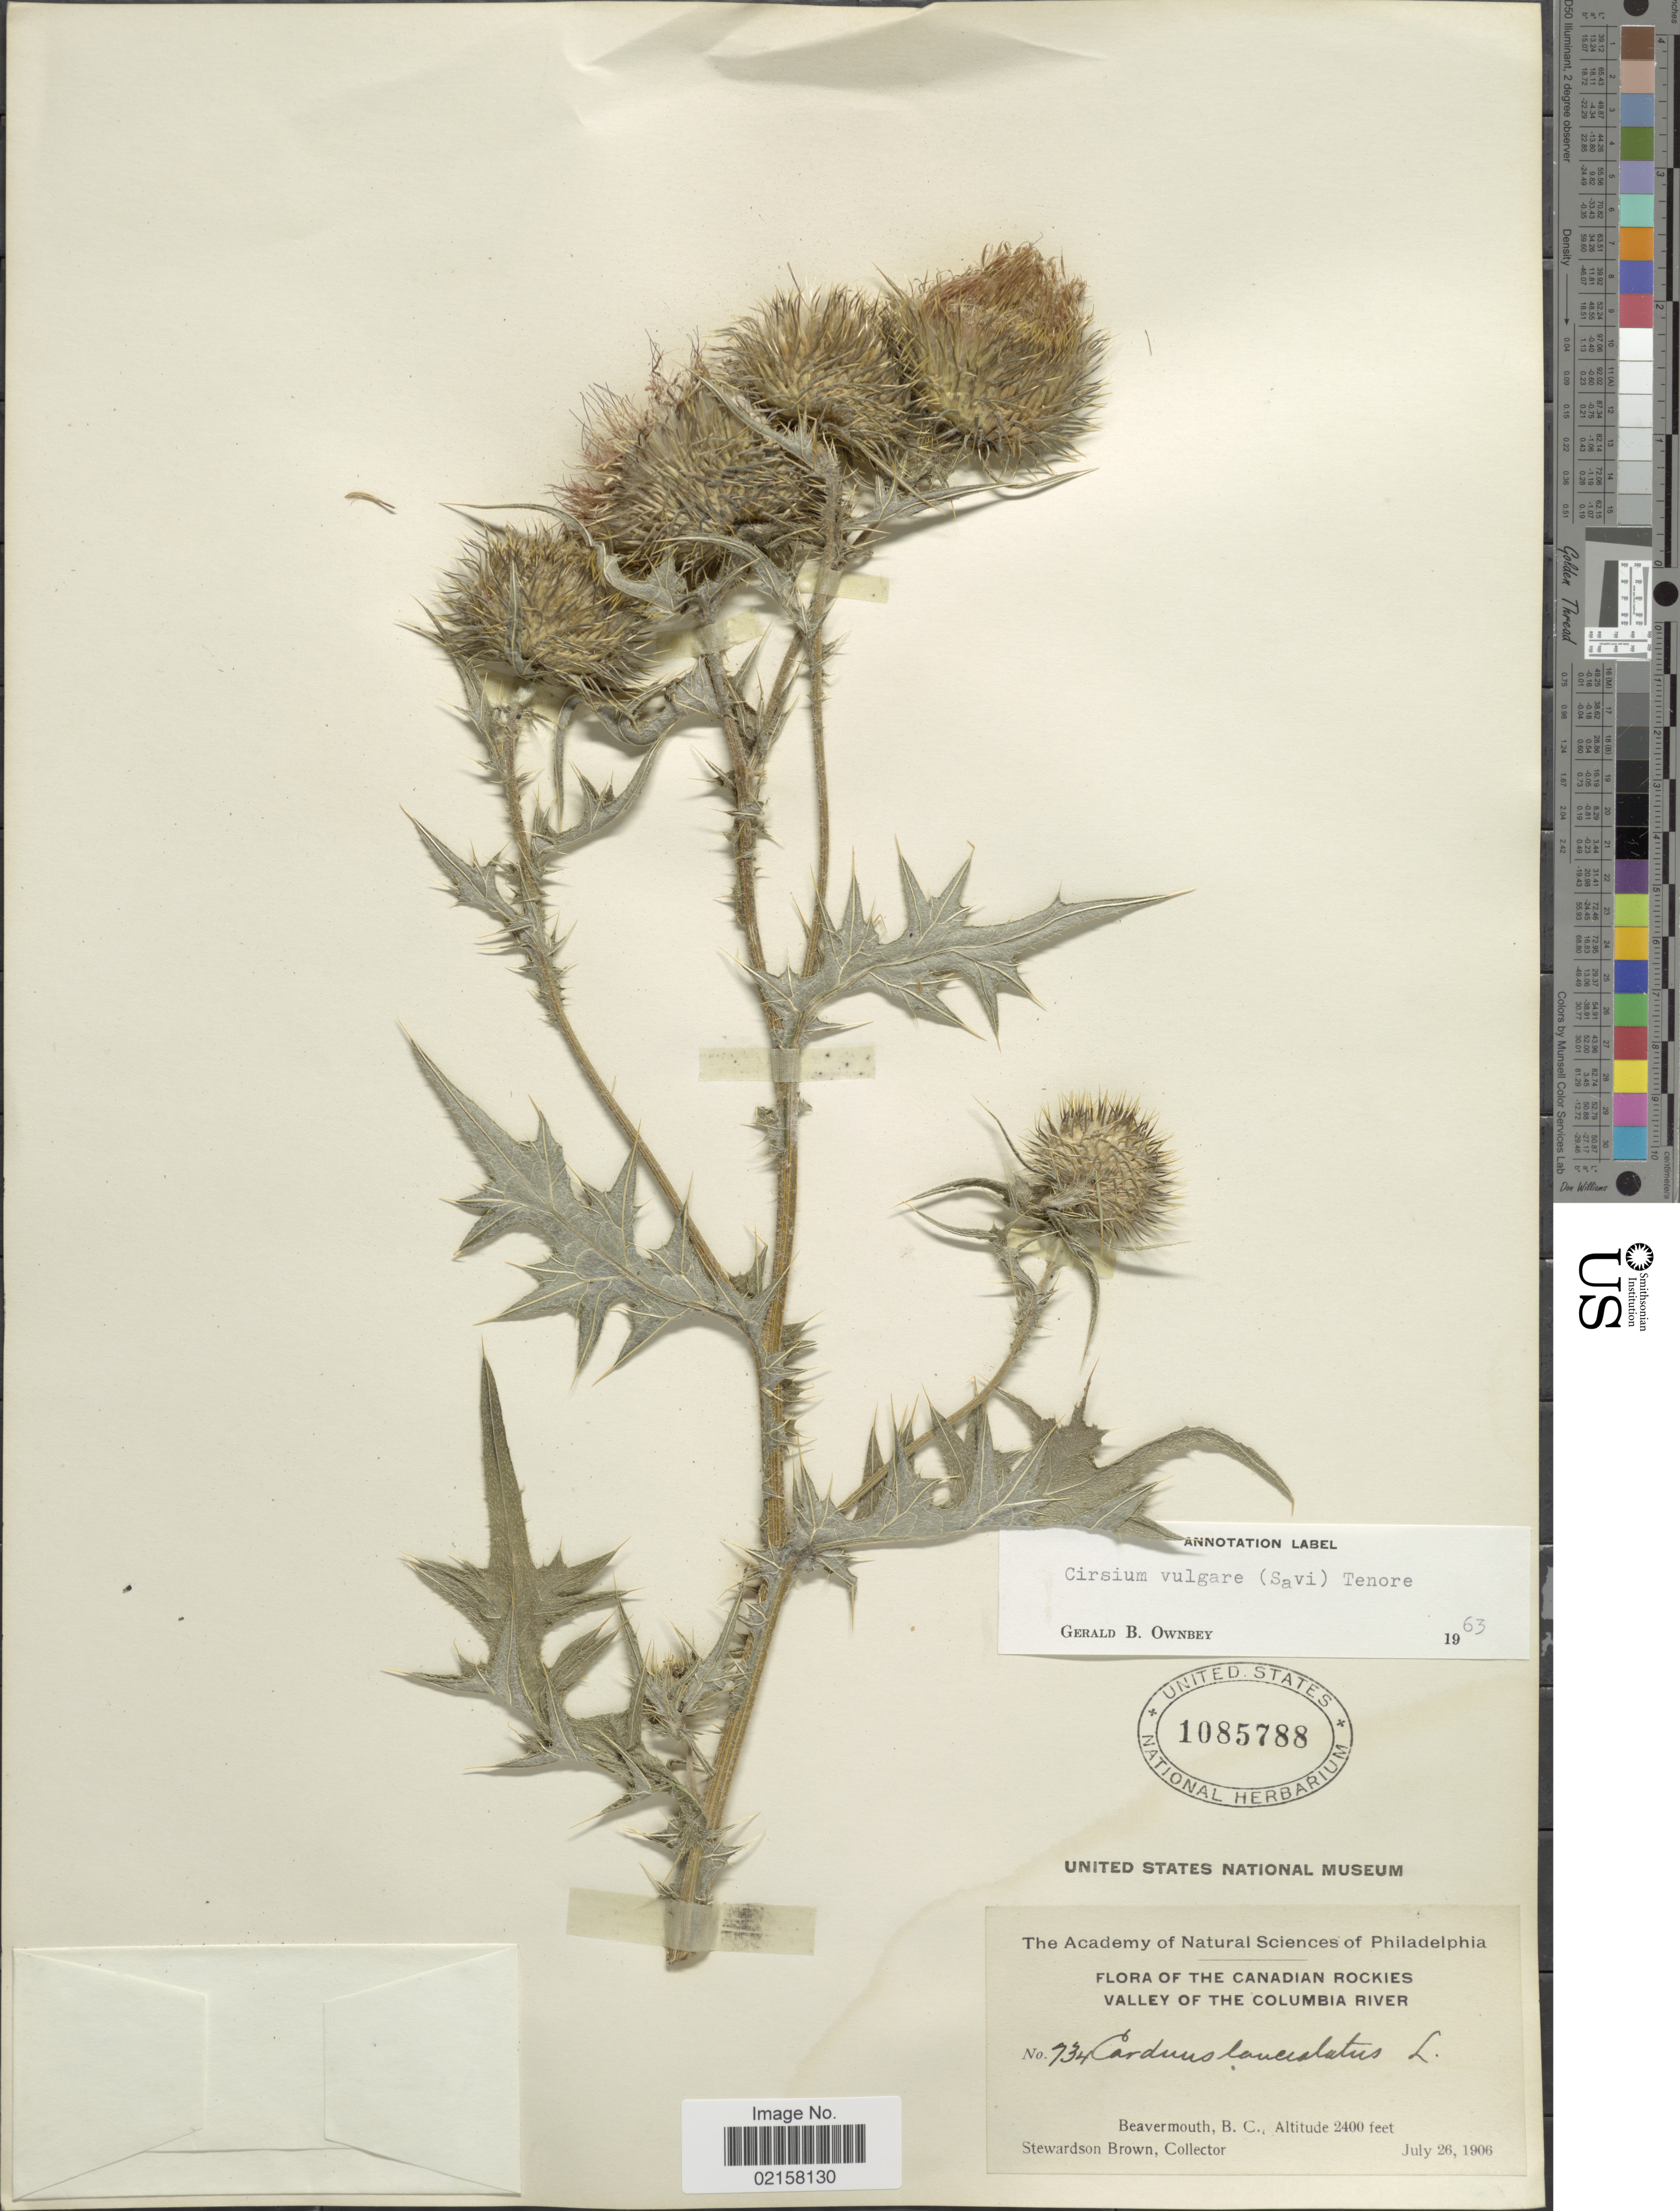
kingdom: Plantae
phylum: Tracheophyta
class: Magnoliopsida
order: Asterales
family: Asteraceae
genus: Cirsium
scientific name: Cirsium vulgare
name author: (Savi) Ten.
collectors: S. Brown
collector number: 734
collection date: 1906-07-26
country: Canada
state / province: British Columbia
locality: The Canadian Rockies, Valley of the Columbia River, Beavermouth.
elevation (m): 732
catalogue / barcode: US 1085788